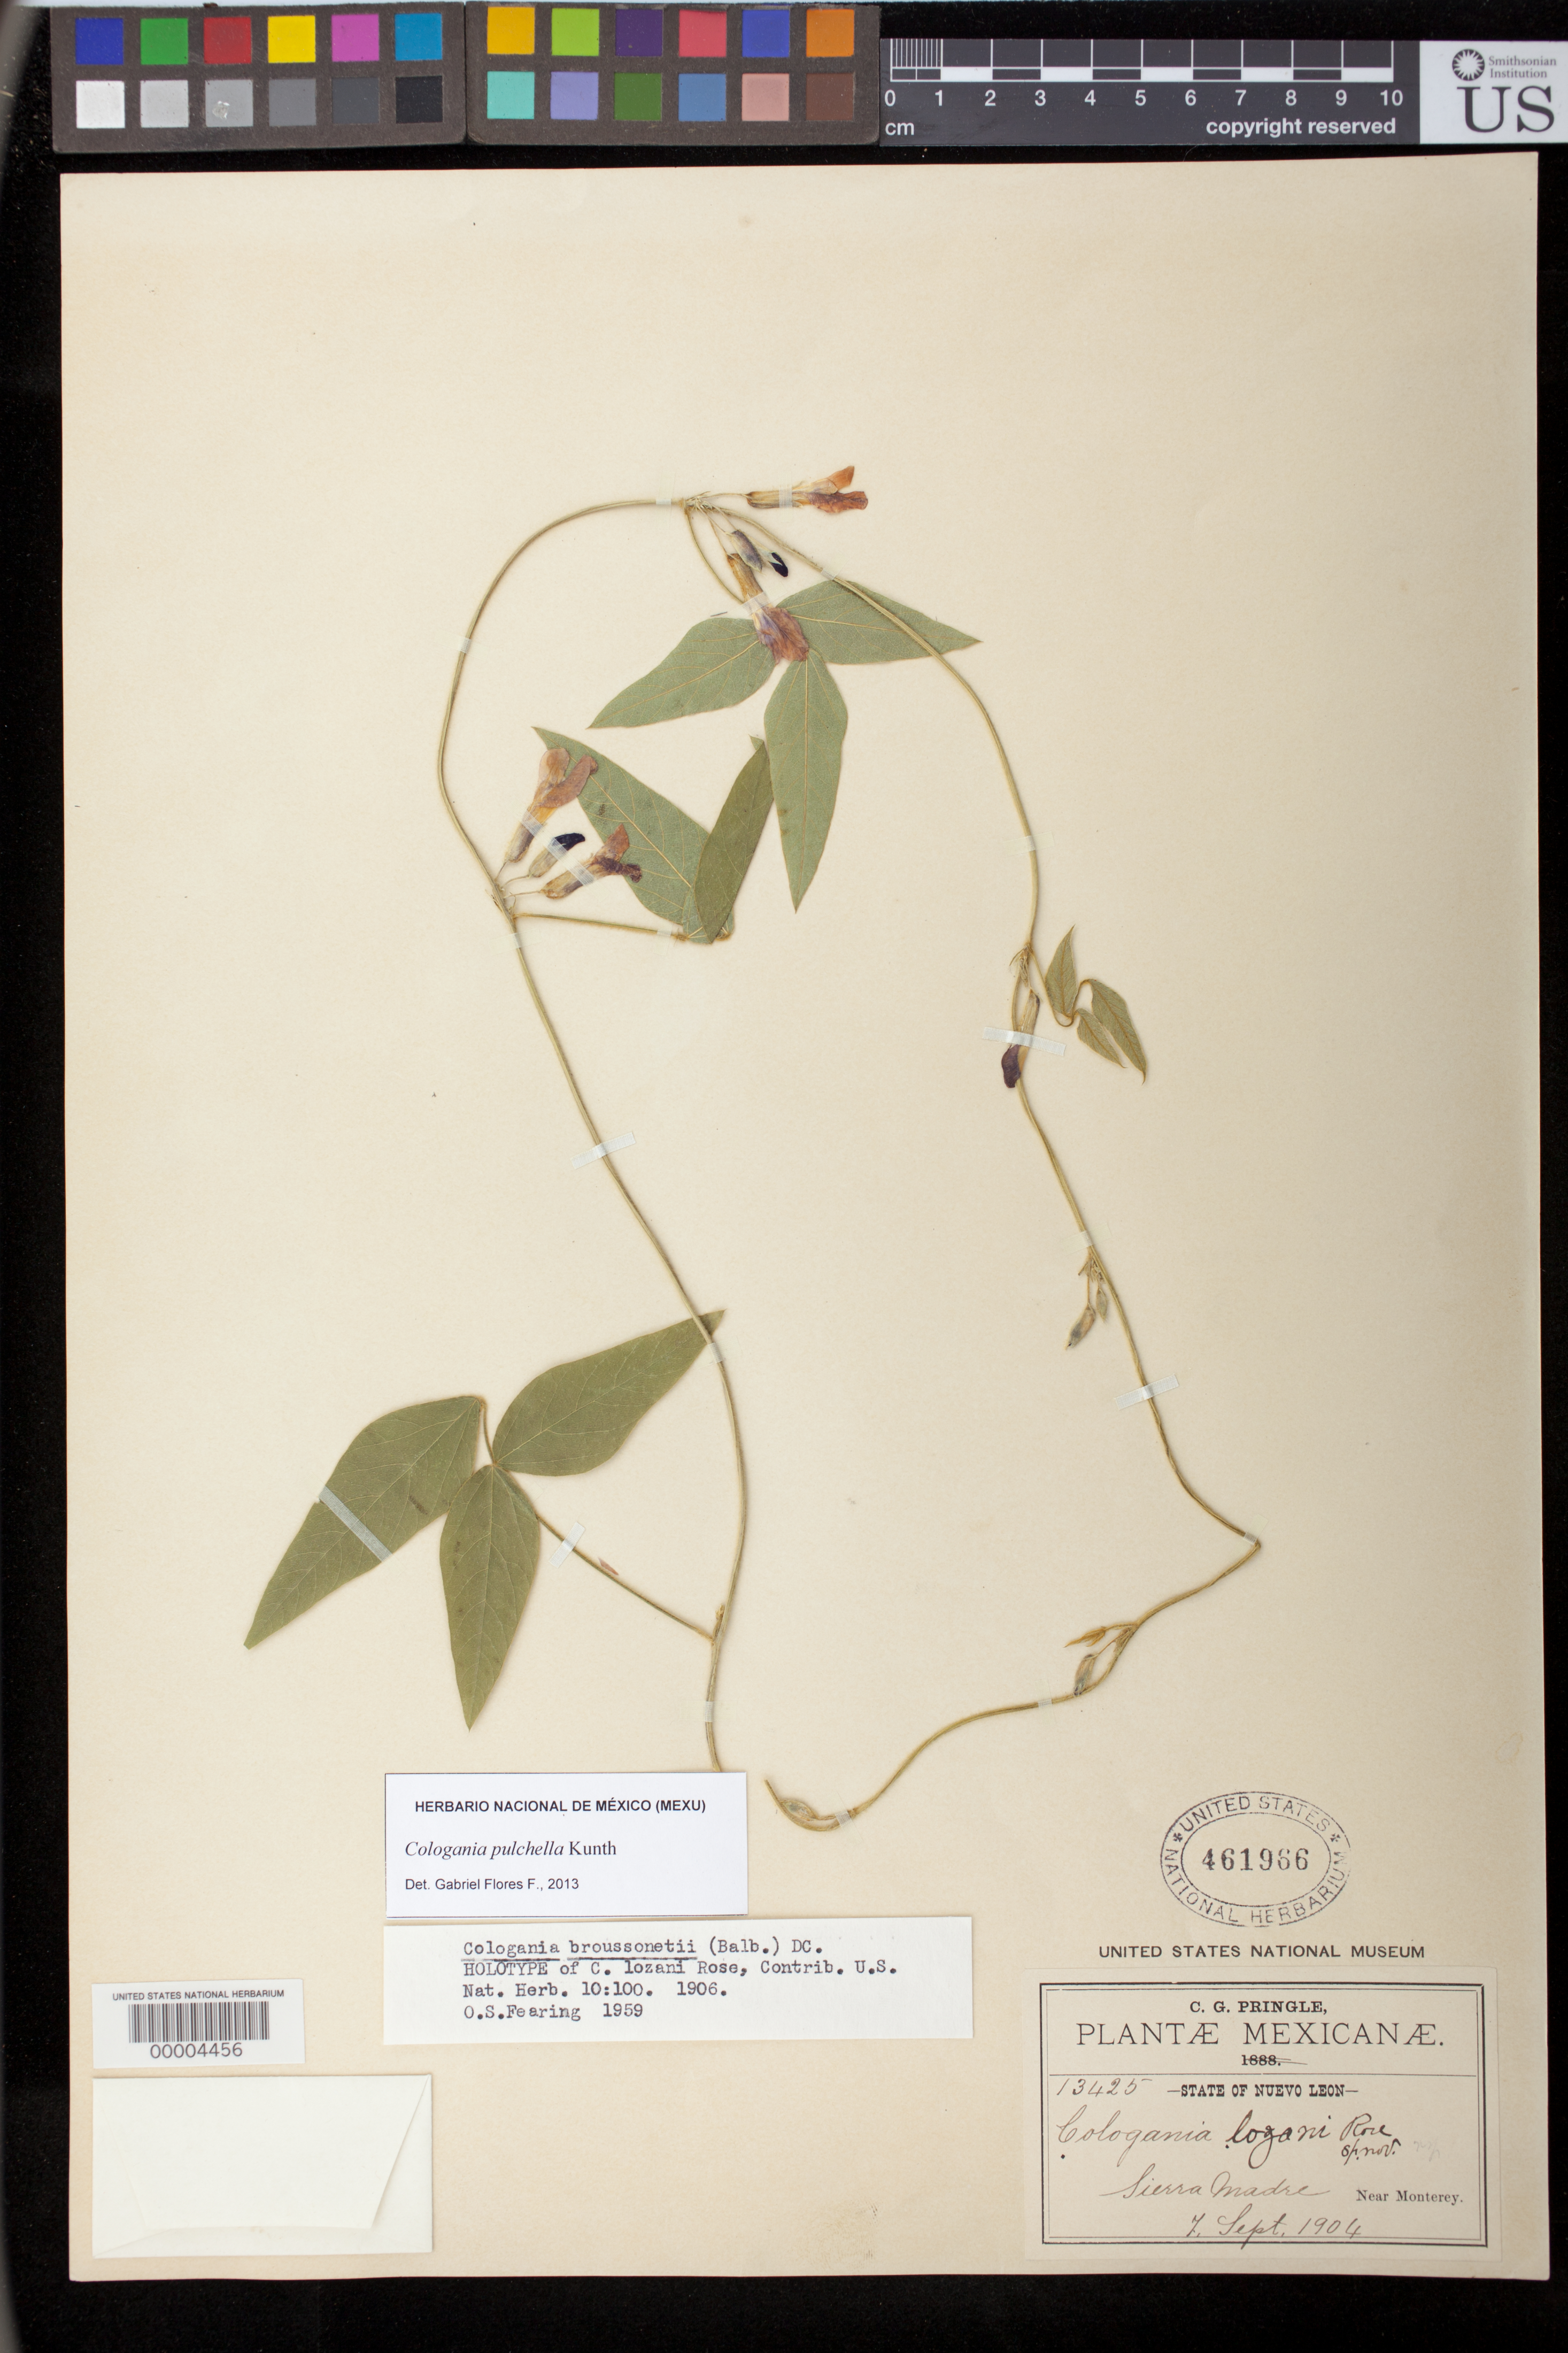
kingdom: Plantae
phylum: Tracheophyta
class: Magnoliopsida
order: Fabales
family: Fabaceae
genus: Cologania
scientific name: Cologania lozani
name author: Rose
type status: Holotype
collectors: C. G. Pringle & F. Lozano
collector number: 13425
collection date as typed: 07 Sep 1904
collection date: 1904-09-07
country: Mexico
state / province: Nuevo León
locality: Sierra Madre near Monterrey.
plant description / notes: Epithet published as "lozani"; named for Filemón Lozano and probably correctable to "lozanoi" (incorrectly "lozanii" in Tropicos!) but original spelling retained here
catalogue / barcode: US 461966